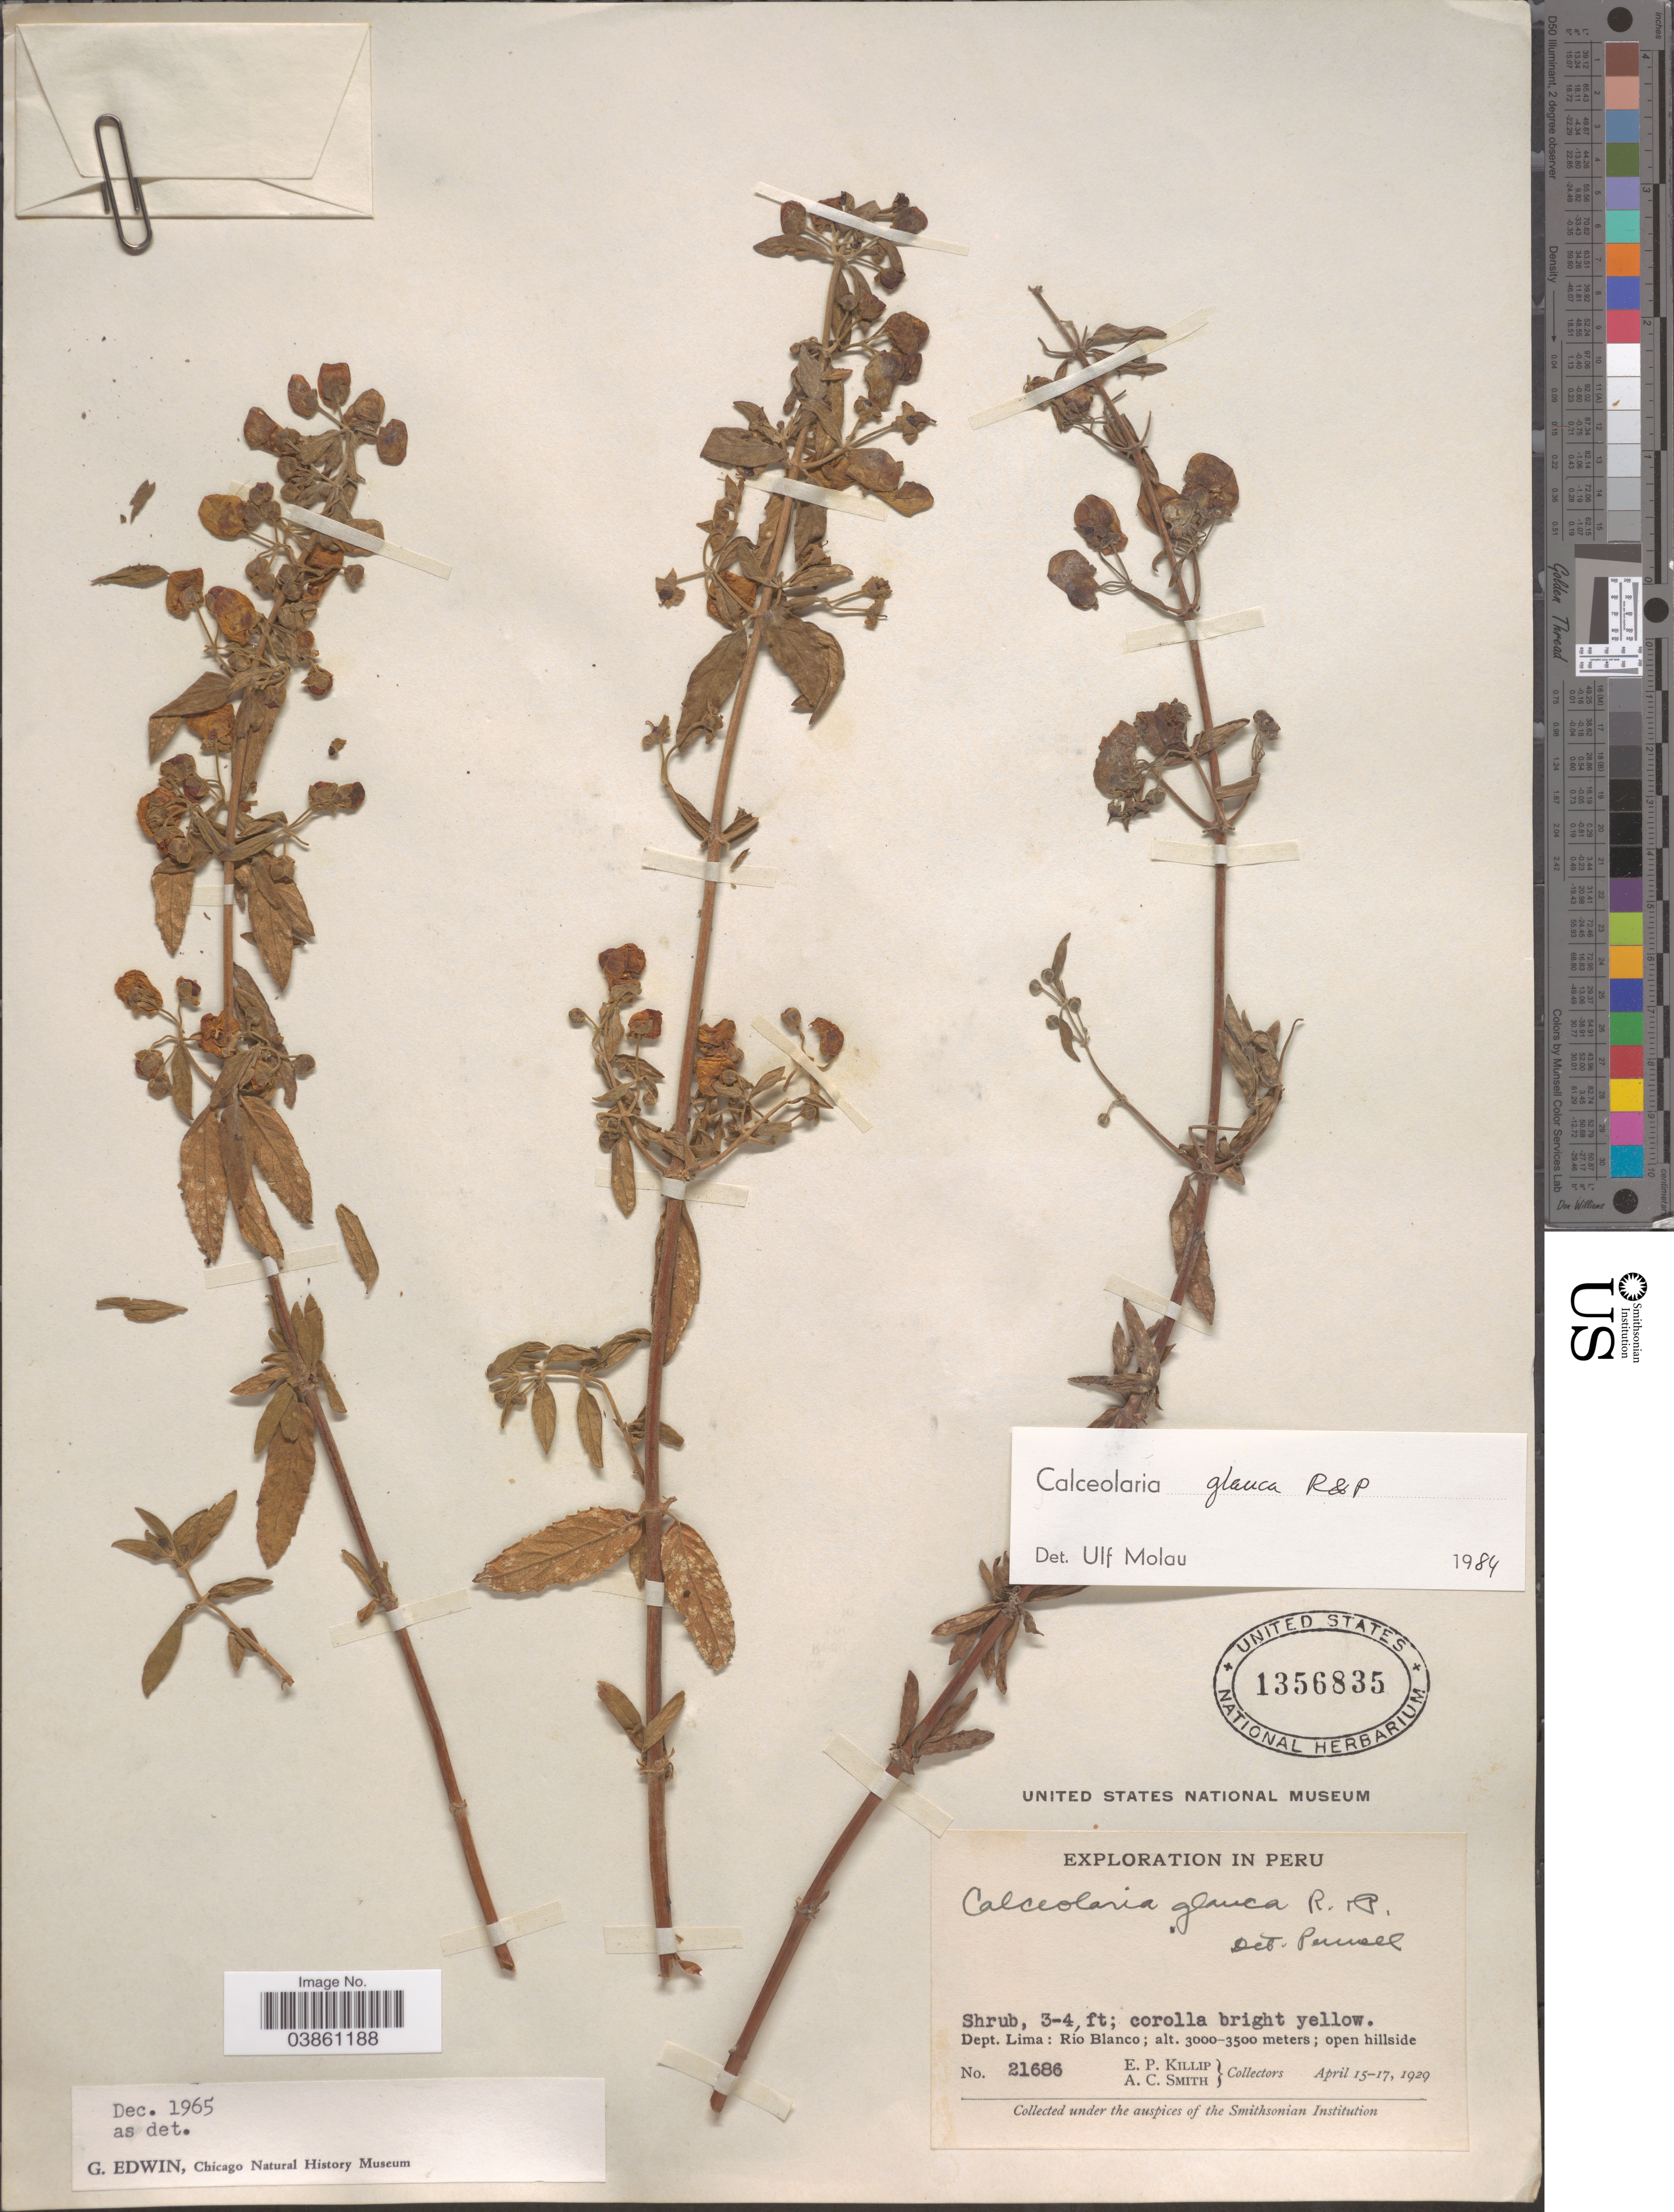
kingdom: Plantae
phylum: Tracheophyta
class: Magnoliopsida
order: Lamiales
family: Calceolariaceae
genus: Calceolaria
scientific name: Calceolaria glauca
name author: Ruiz & Pav.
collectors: E. P. Killip & A. C. Smith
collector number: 21686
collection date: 1929-04-15/1929-04-17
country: Peru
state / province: Lima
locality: Dept. Lima: Río Blanco.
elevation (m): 3000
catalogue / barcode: US 1356835